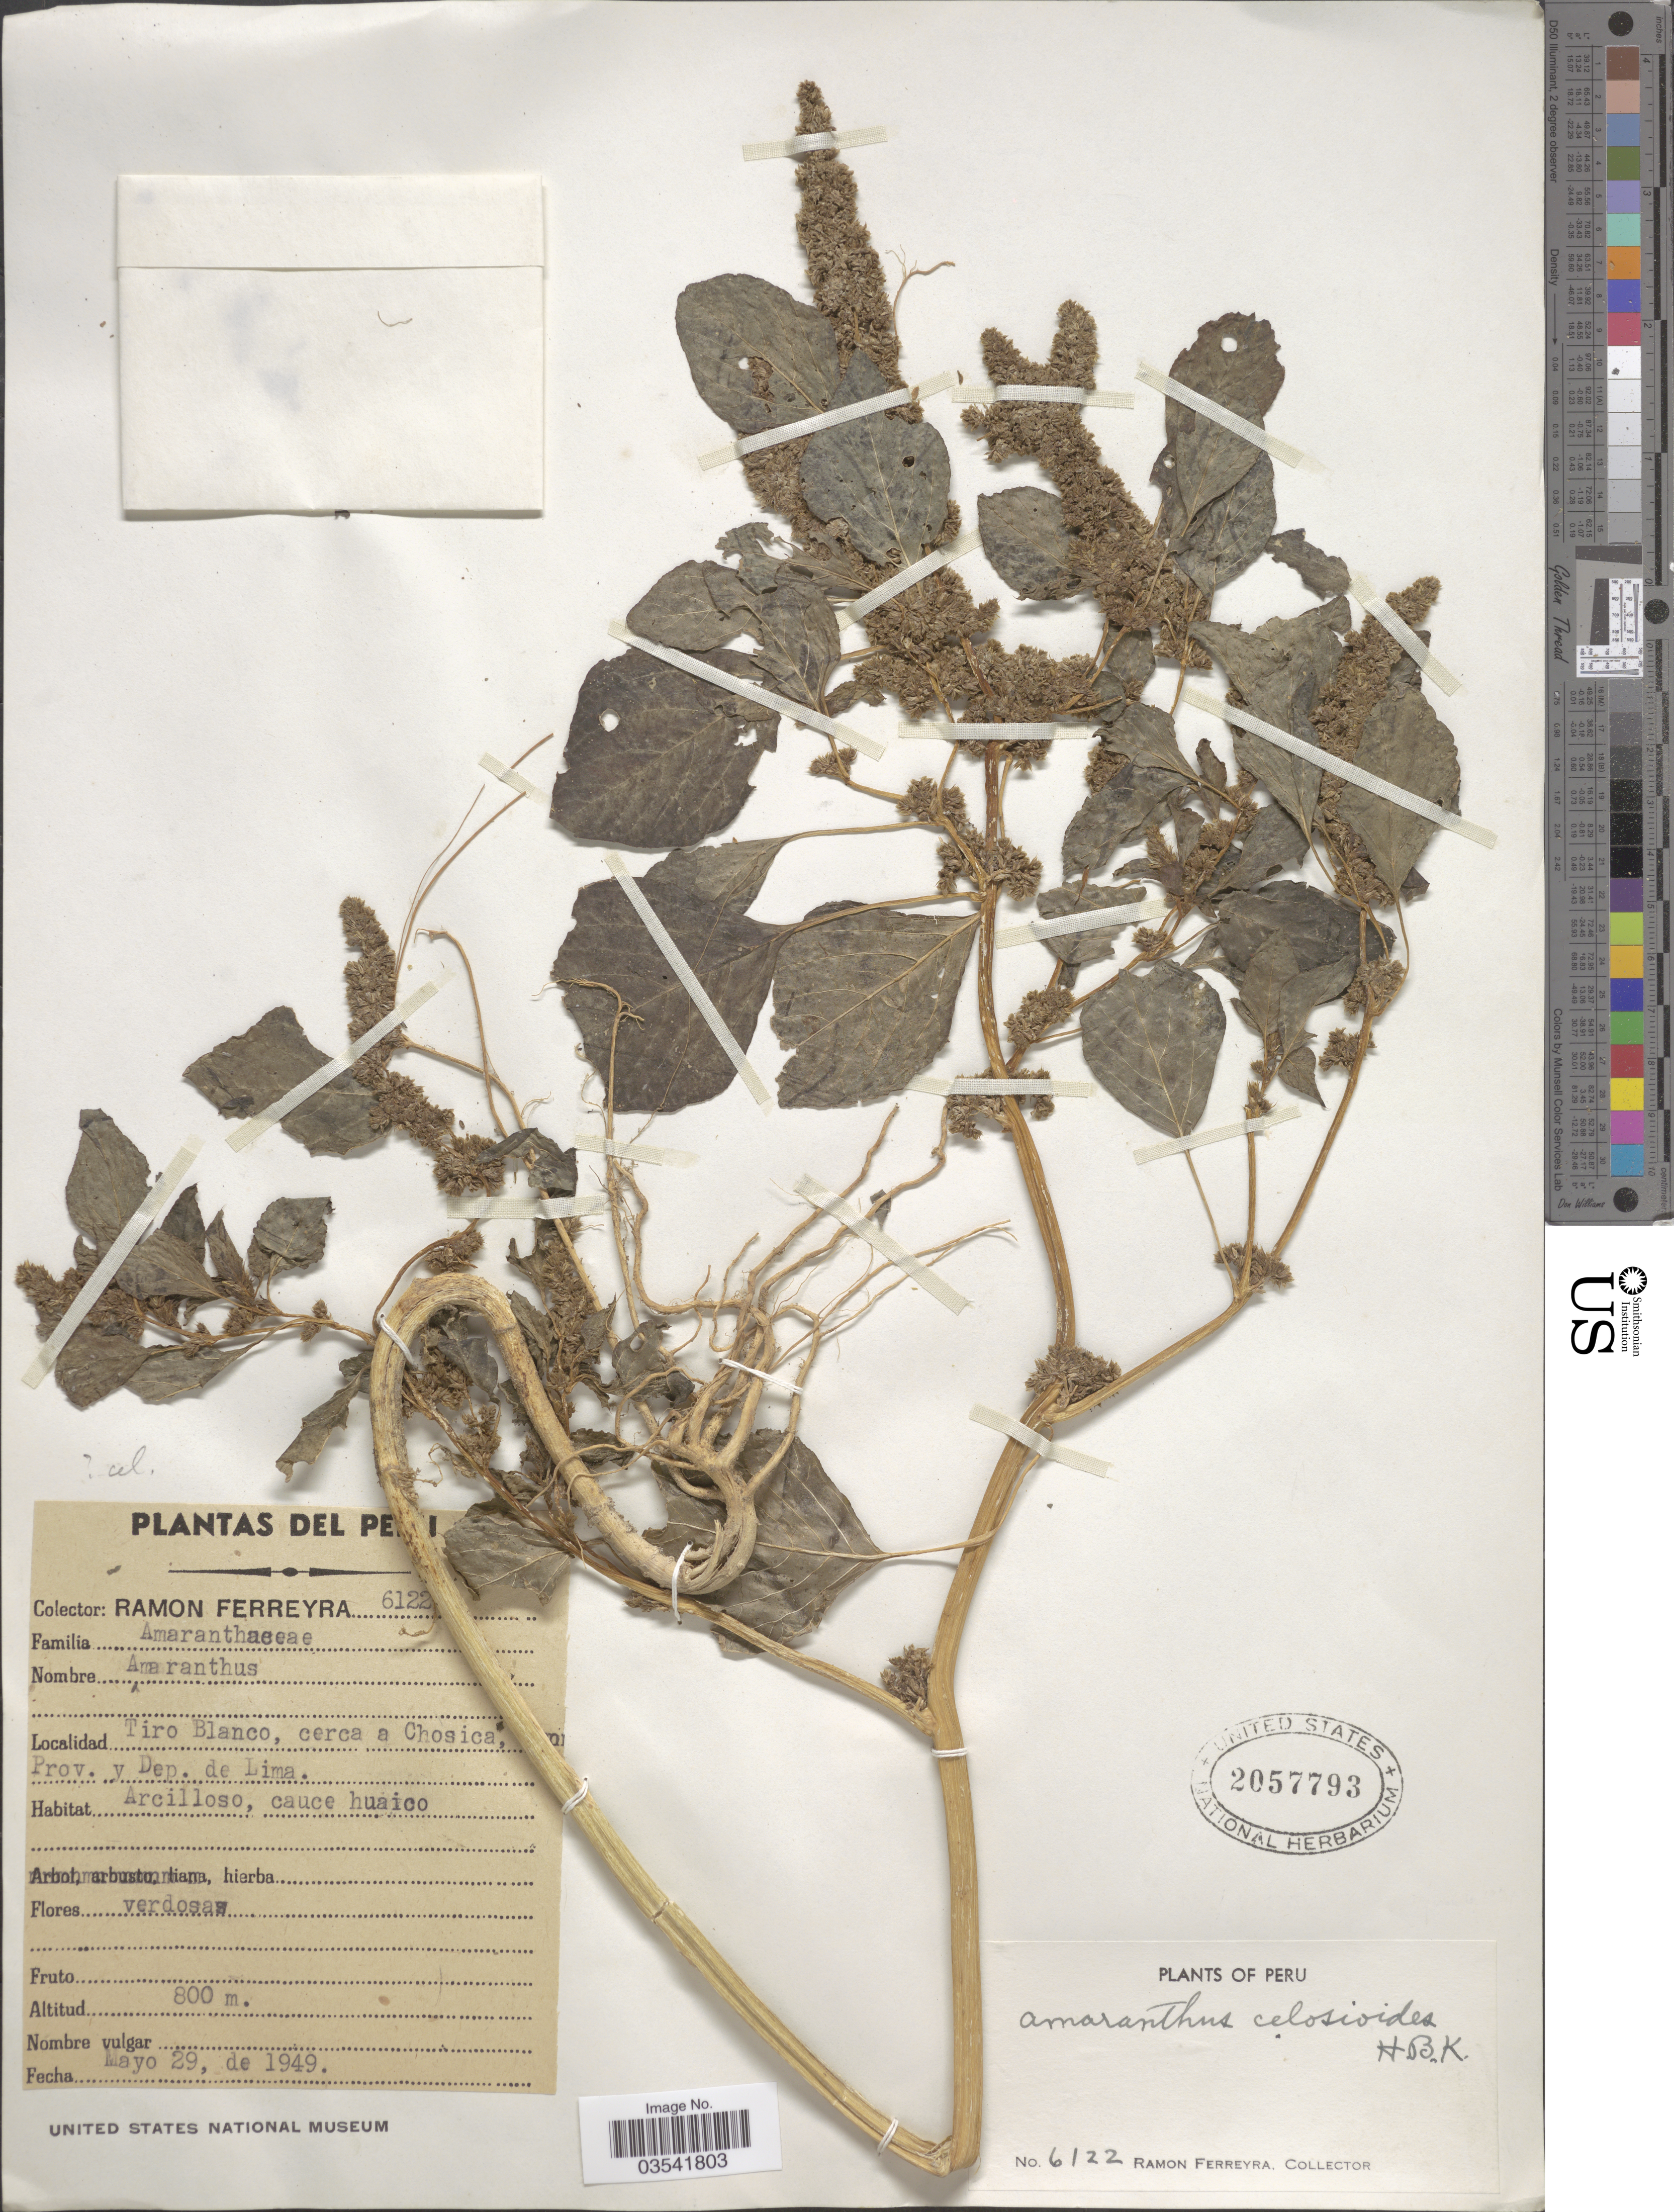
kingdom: Plantae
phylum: Tracheophyta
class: Magnoliopsida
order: Caryophyllales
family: Amaranthaceae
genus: Amaranthus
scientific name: Amaranthus celosioides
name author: Kunth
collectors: R. A. Ferreyra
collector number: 6122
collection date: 1949-05-29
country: Peru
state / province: Lima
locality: Tiro Blanco, cerca a Chosica, Prov. y Dep. de Lima.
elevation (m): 800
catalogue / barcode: US 2057793